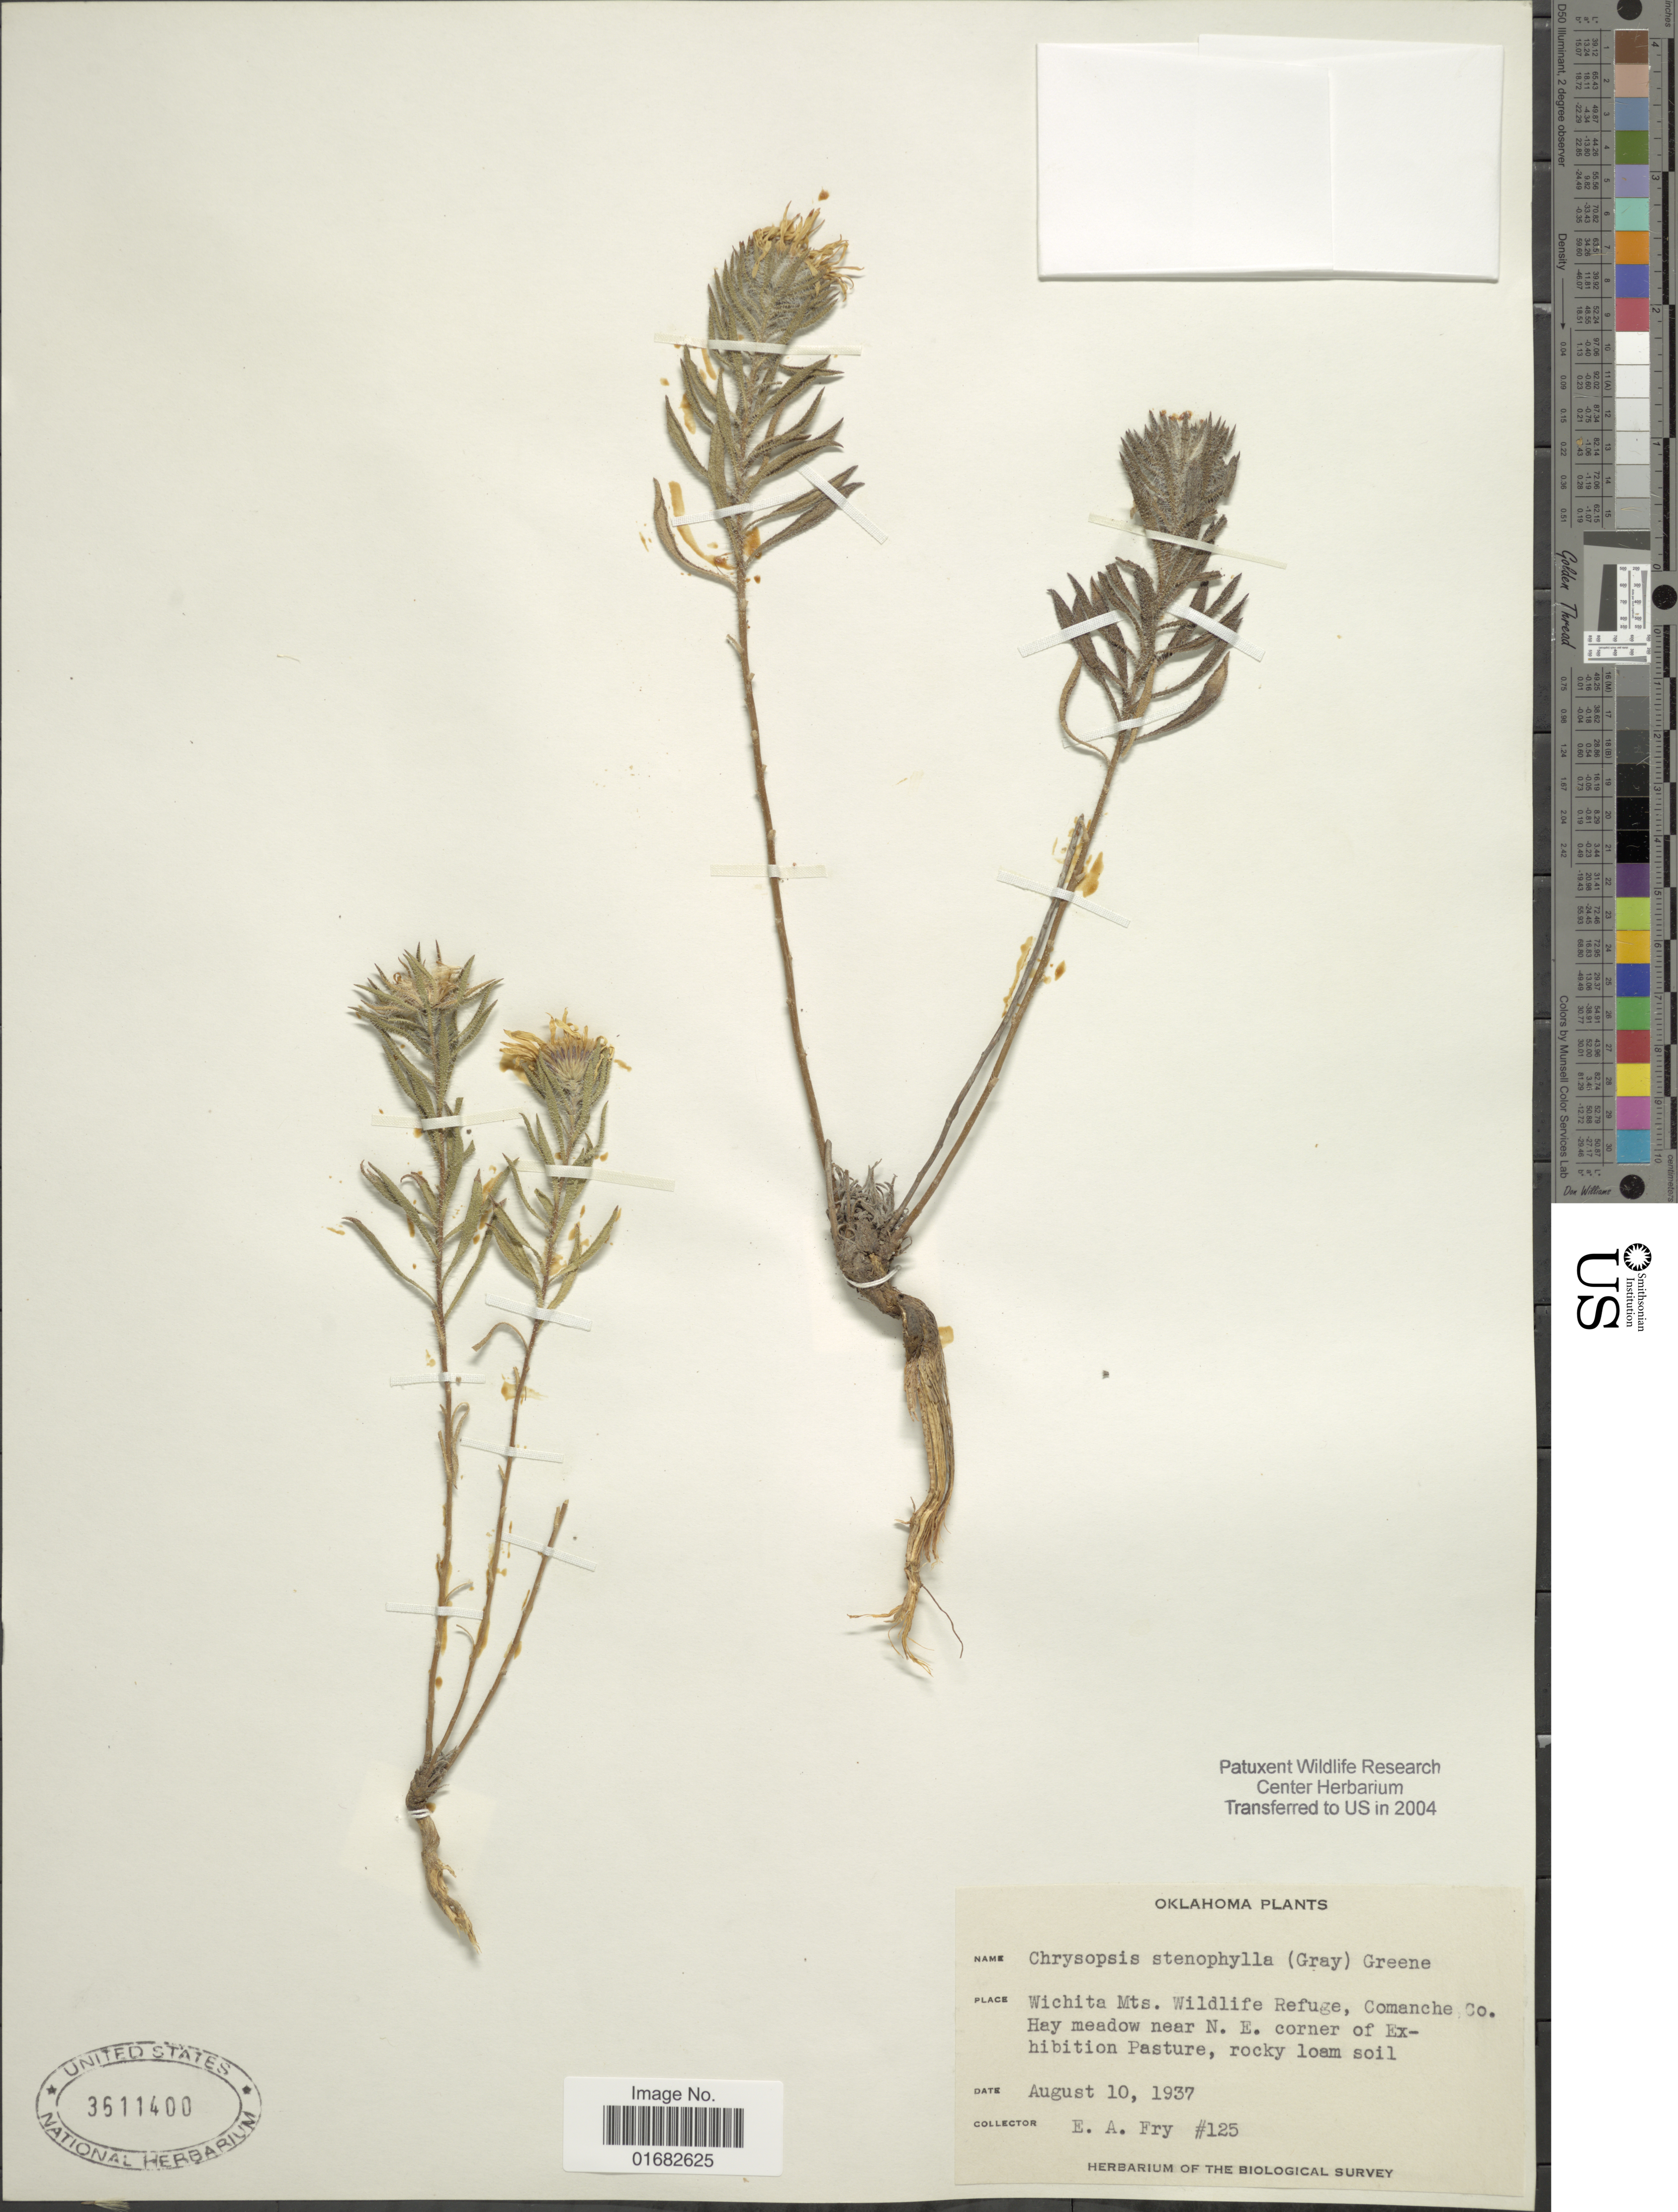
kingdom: Plantae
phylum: Tracheophyta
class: Magnoliopsida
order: Asterales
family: Asteraceae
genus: Heterotheca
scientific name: Heterotheca stenophylla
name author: (A. Gray) Shinners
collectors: E. Fry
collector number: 125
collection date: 1937-08-10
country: United States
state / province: Oklahoma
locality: Wichita Mts. Wildlife Refuge, Comanche Co. Hay meadow near N. E. corner of Exhibition Pasture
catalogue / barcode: US 3611400